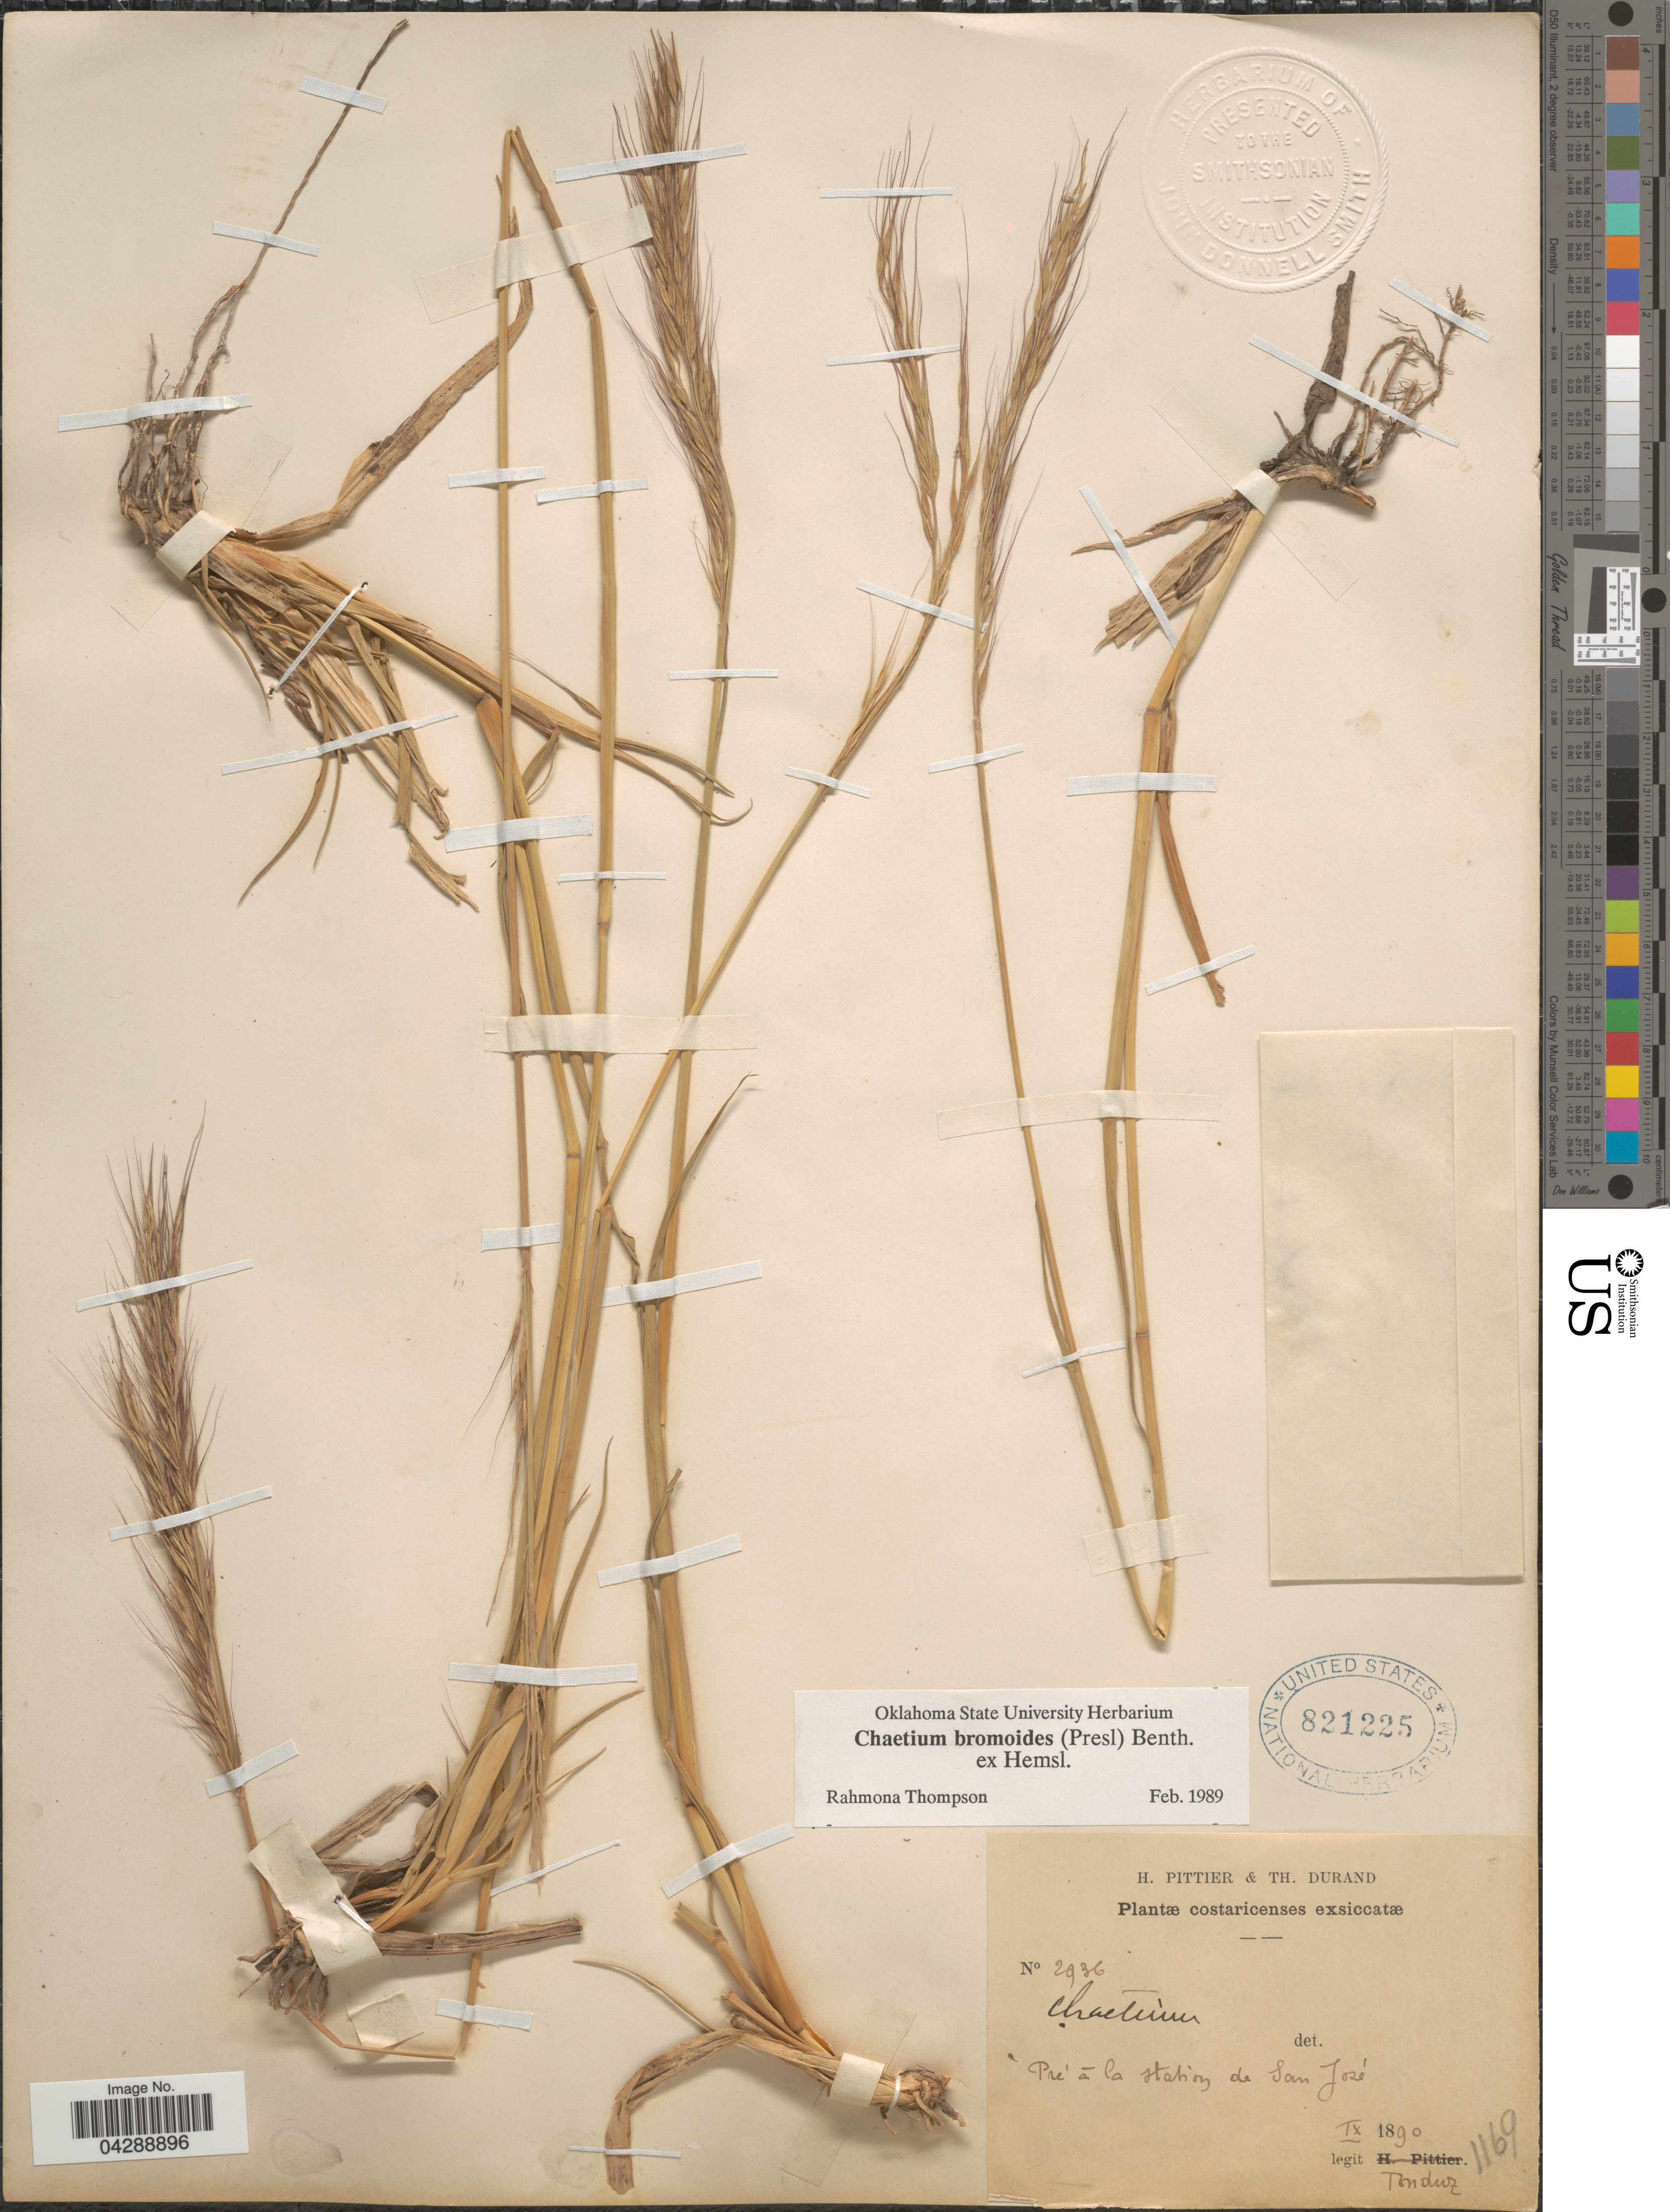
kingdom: Plantae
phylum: Tracheophyta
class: Liliopsida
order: Poales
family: Poaceae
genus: Chaetium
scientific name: Chaetium bromoides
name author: (J. Presl) Benth. ex Hemsl.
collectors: Tonduz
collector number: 2936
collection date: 1890-09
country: Costa Rica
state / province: San José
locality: Pré à la station de San José.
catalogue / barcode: US 821225